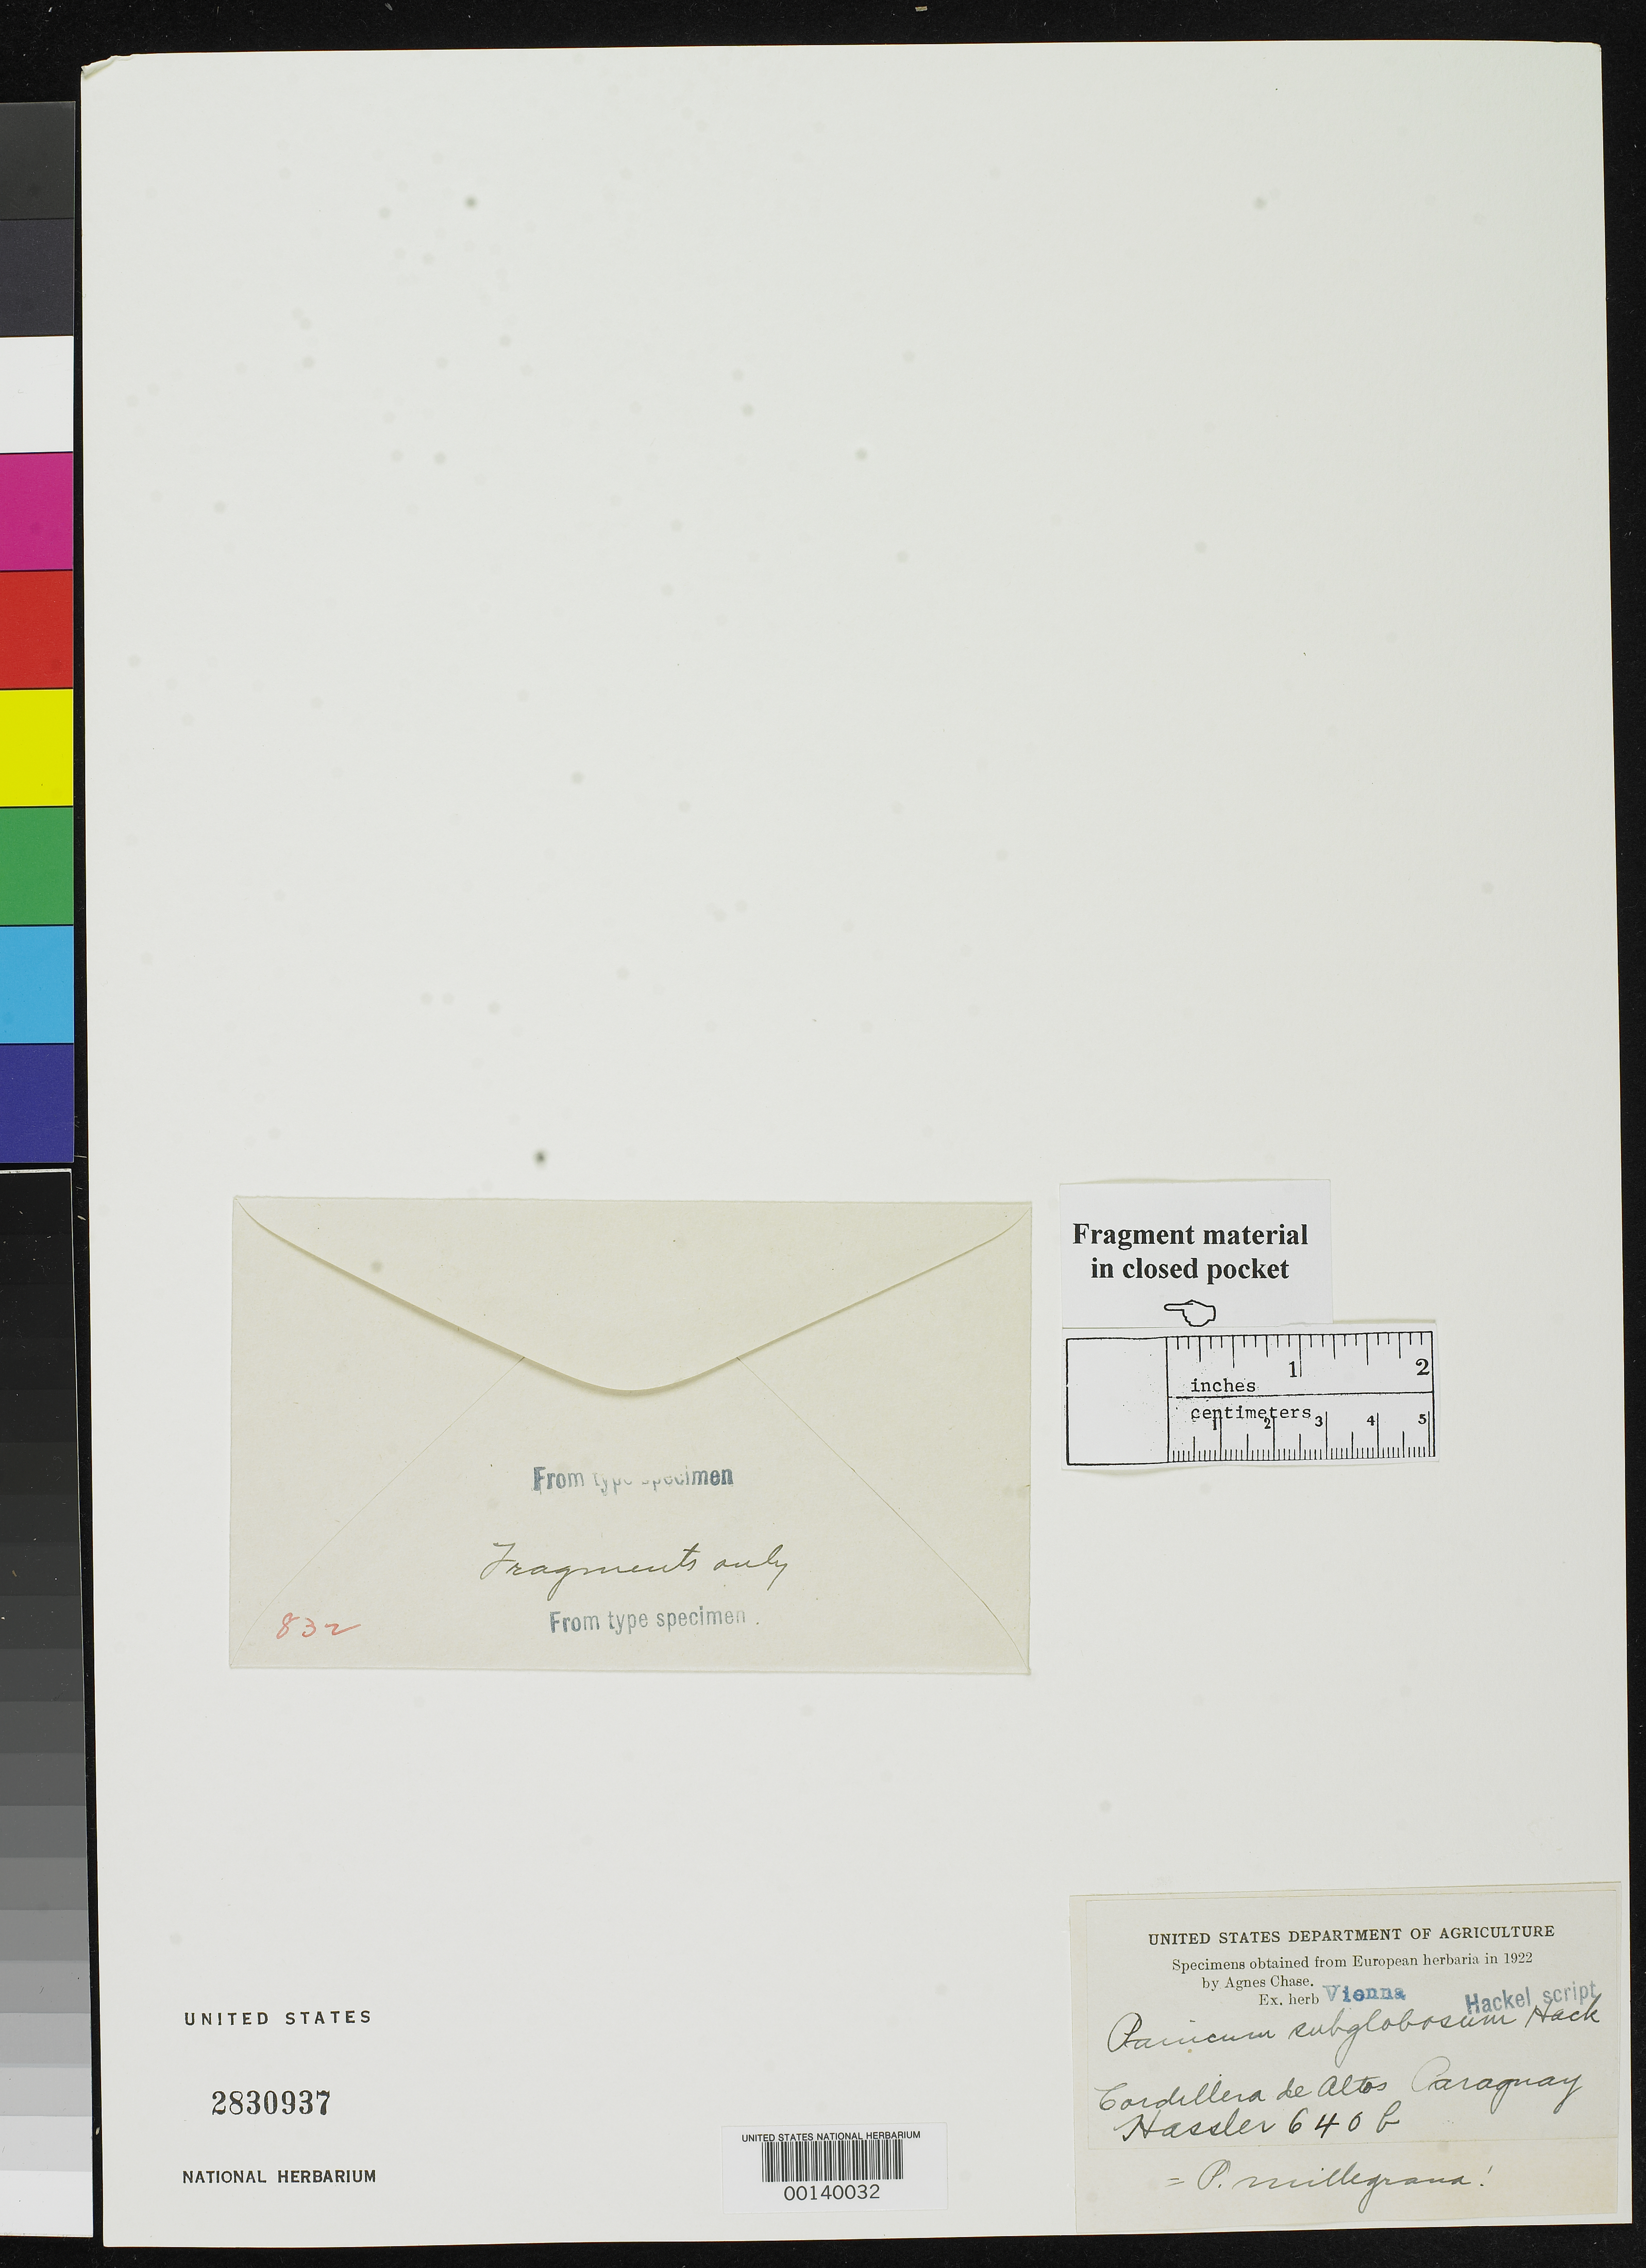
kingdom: Plantae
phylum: Tracheophyta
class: Liliopsida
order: Poales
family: Poaceae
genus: Panicum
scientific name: Panicum subglobosum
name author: Hack.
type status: Type Fragment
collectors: E. Hassler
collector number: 640b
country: Paraguay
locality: Cordillera de Altos.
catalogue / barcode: US 2830937